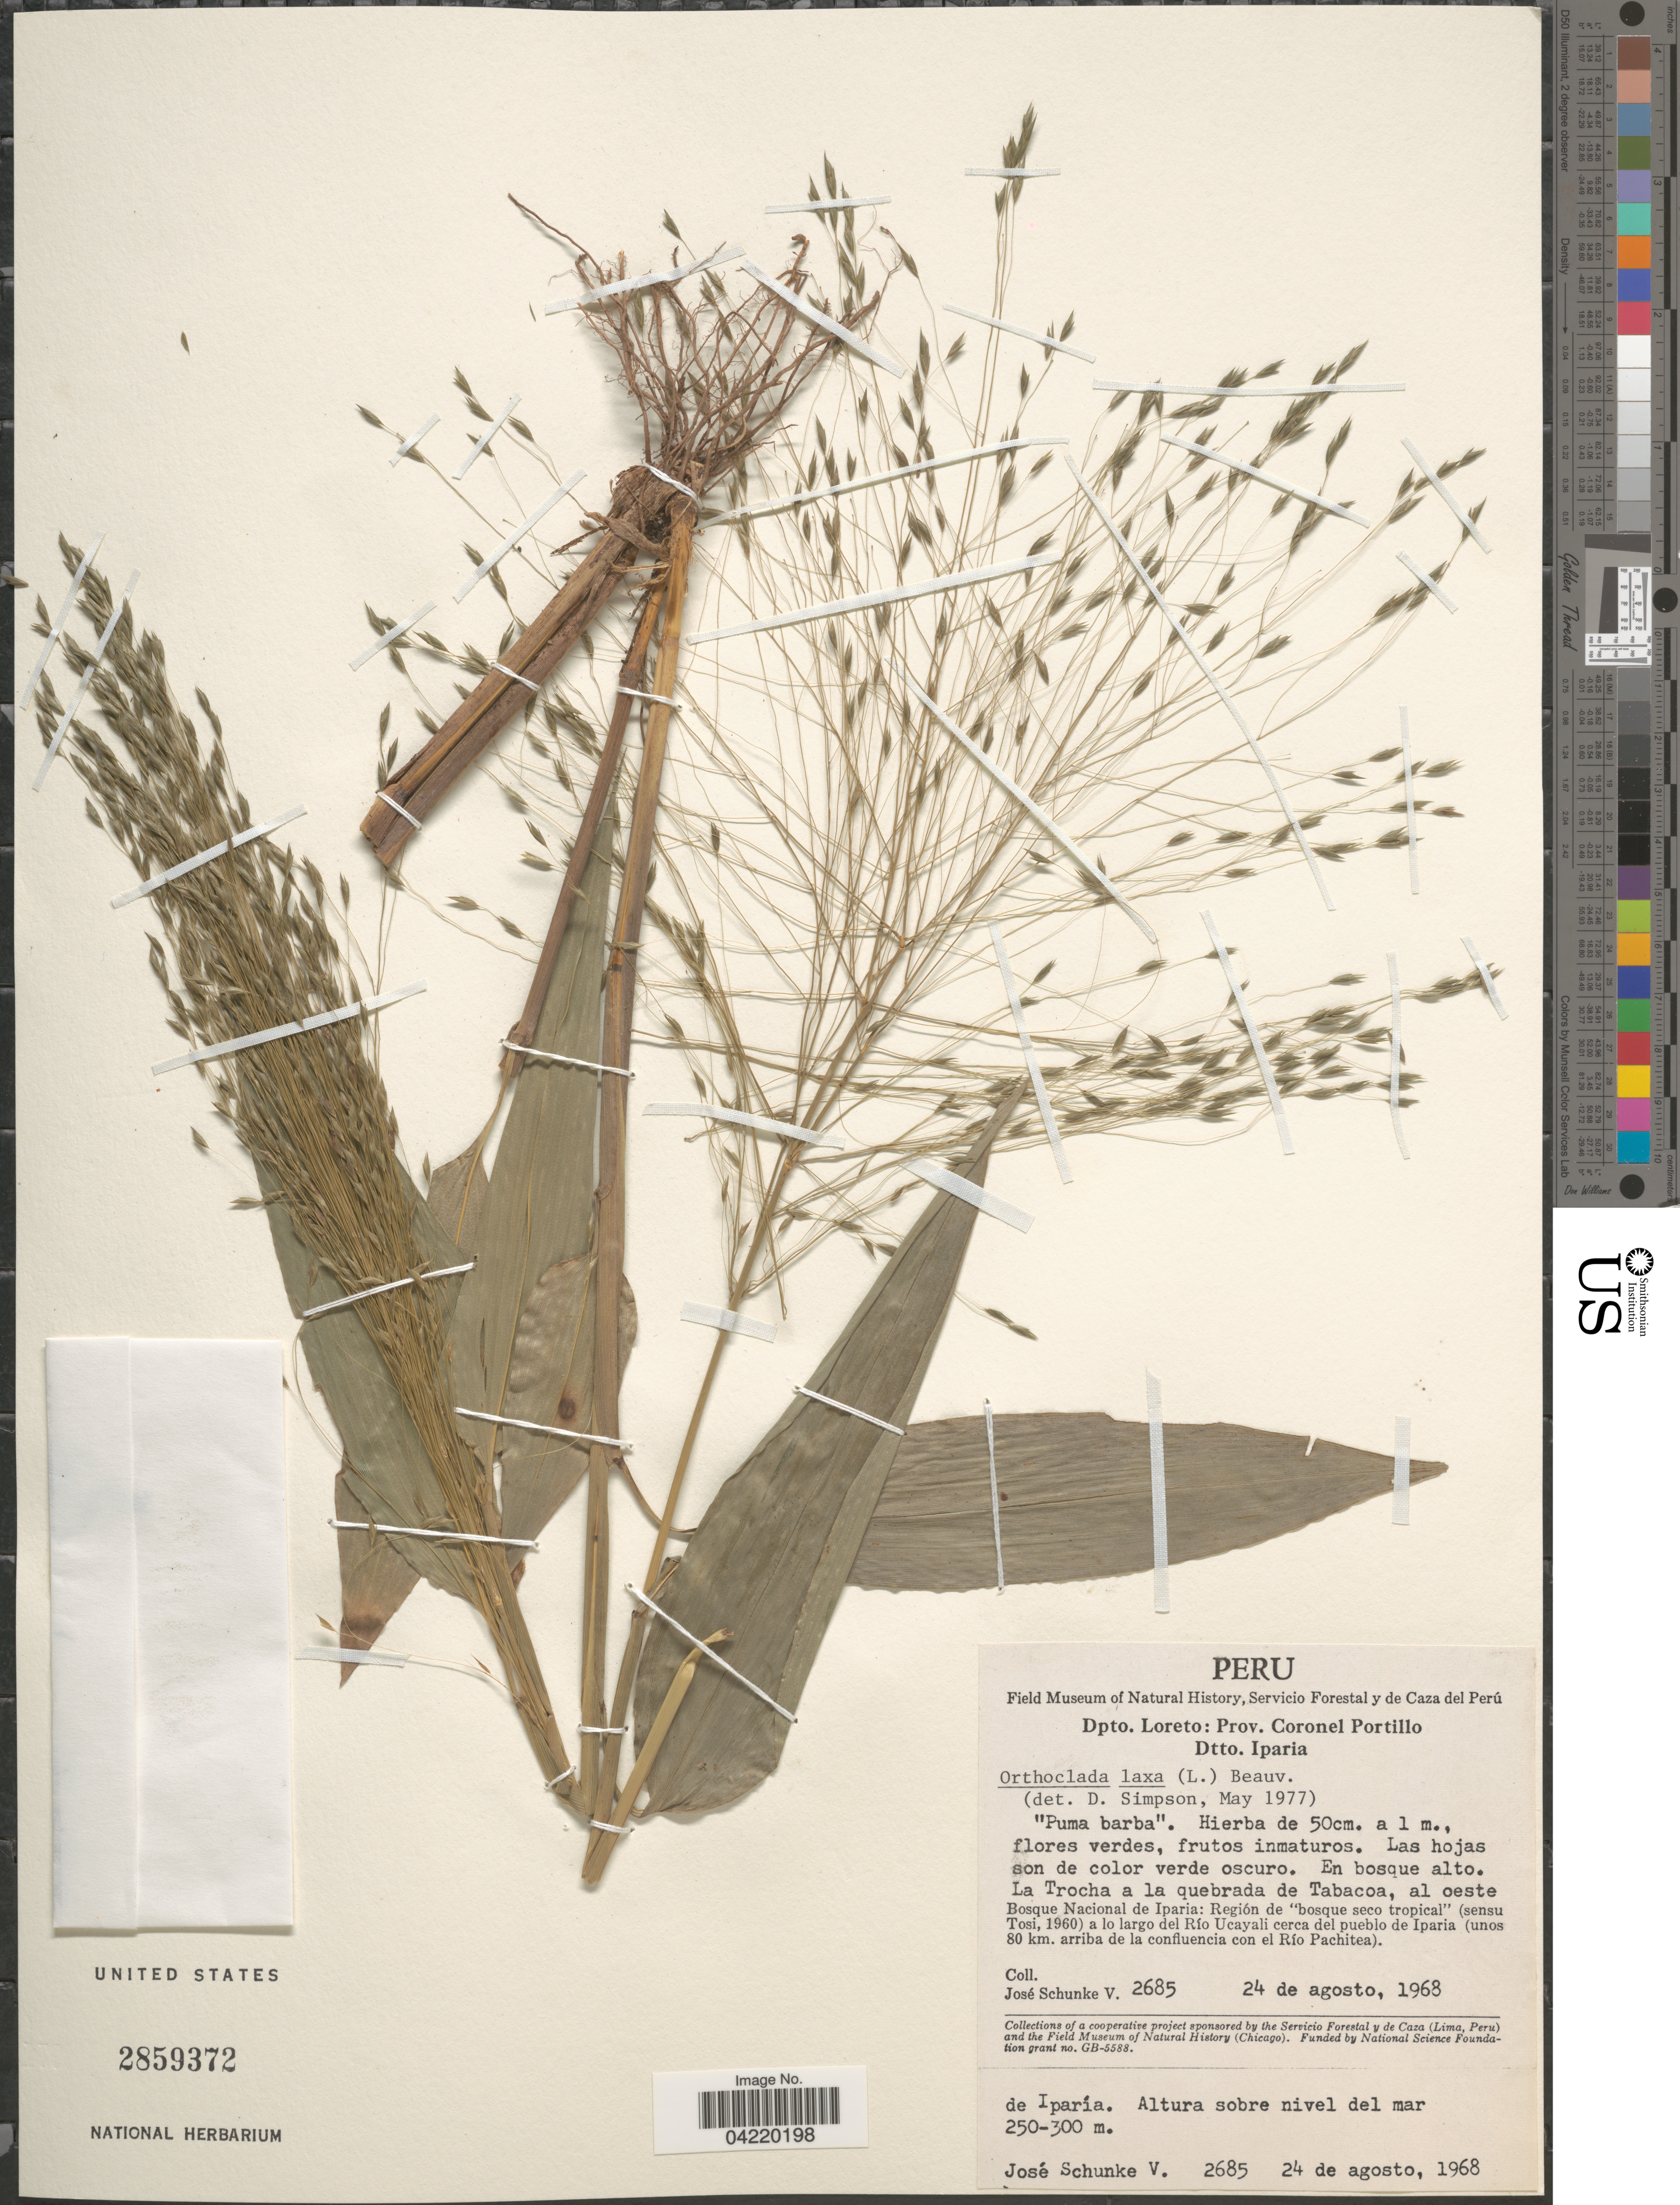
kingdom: Plantae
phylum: Tracheophyta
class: Liliopsida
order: Poales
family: Poaceae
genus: Orthoclada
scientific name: Orthoclada laxa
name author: P. Beauv.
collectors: J. Schunke Vigo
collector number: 2685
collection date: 1968-08-24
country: Peru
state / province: Loreto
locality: Dpto. Loreto: Prov. Coronel Portillo. Dtto. Iparia. La Trocha a la quebrada de Tabacoa, al oeste de Iparia. Bosque Nacional de Iparia: Región de "bosque seco tropical" (sensu Tosi, 1960) a lo largo del Río Ucayali cerca del pueblo de Iparia (unos 80 km. arriba de la confluencia con el Río Pachitea).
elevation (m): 250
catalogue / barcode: US 2859372